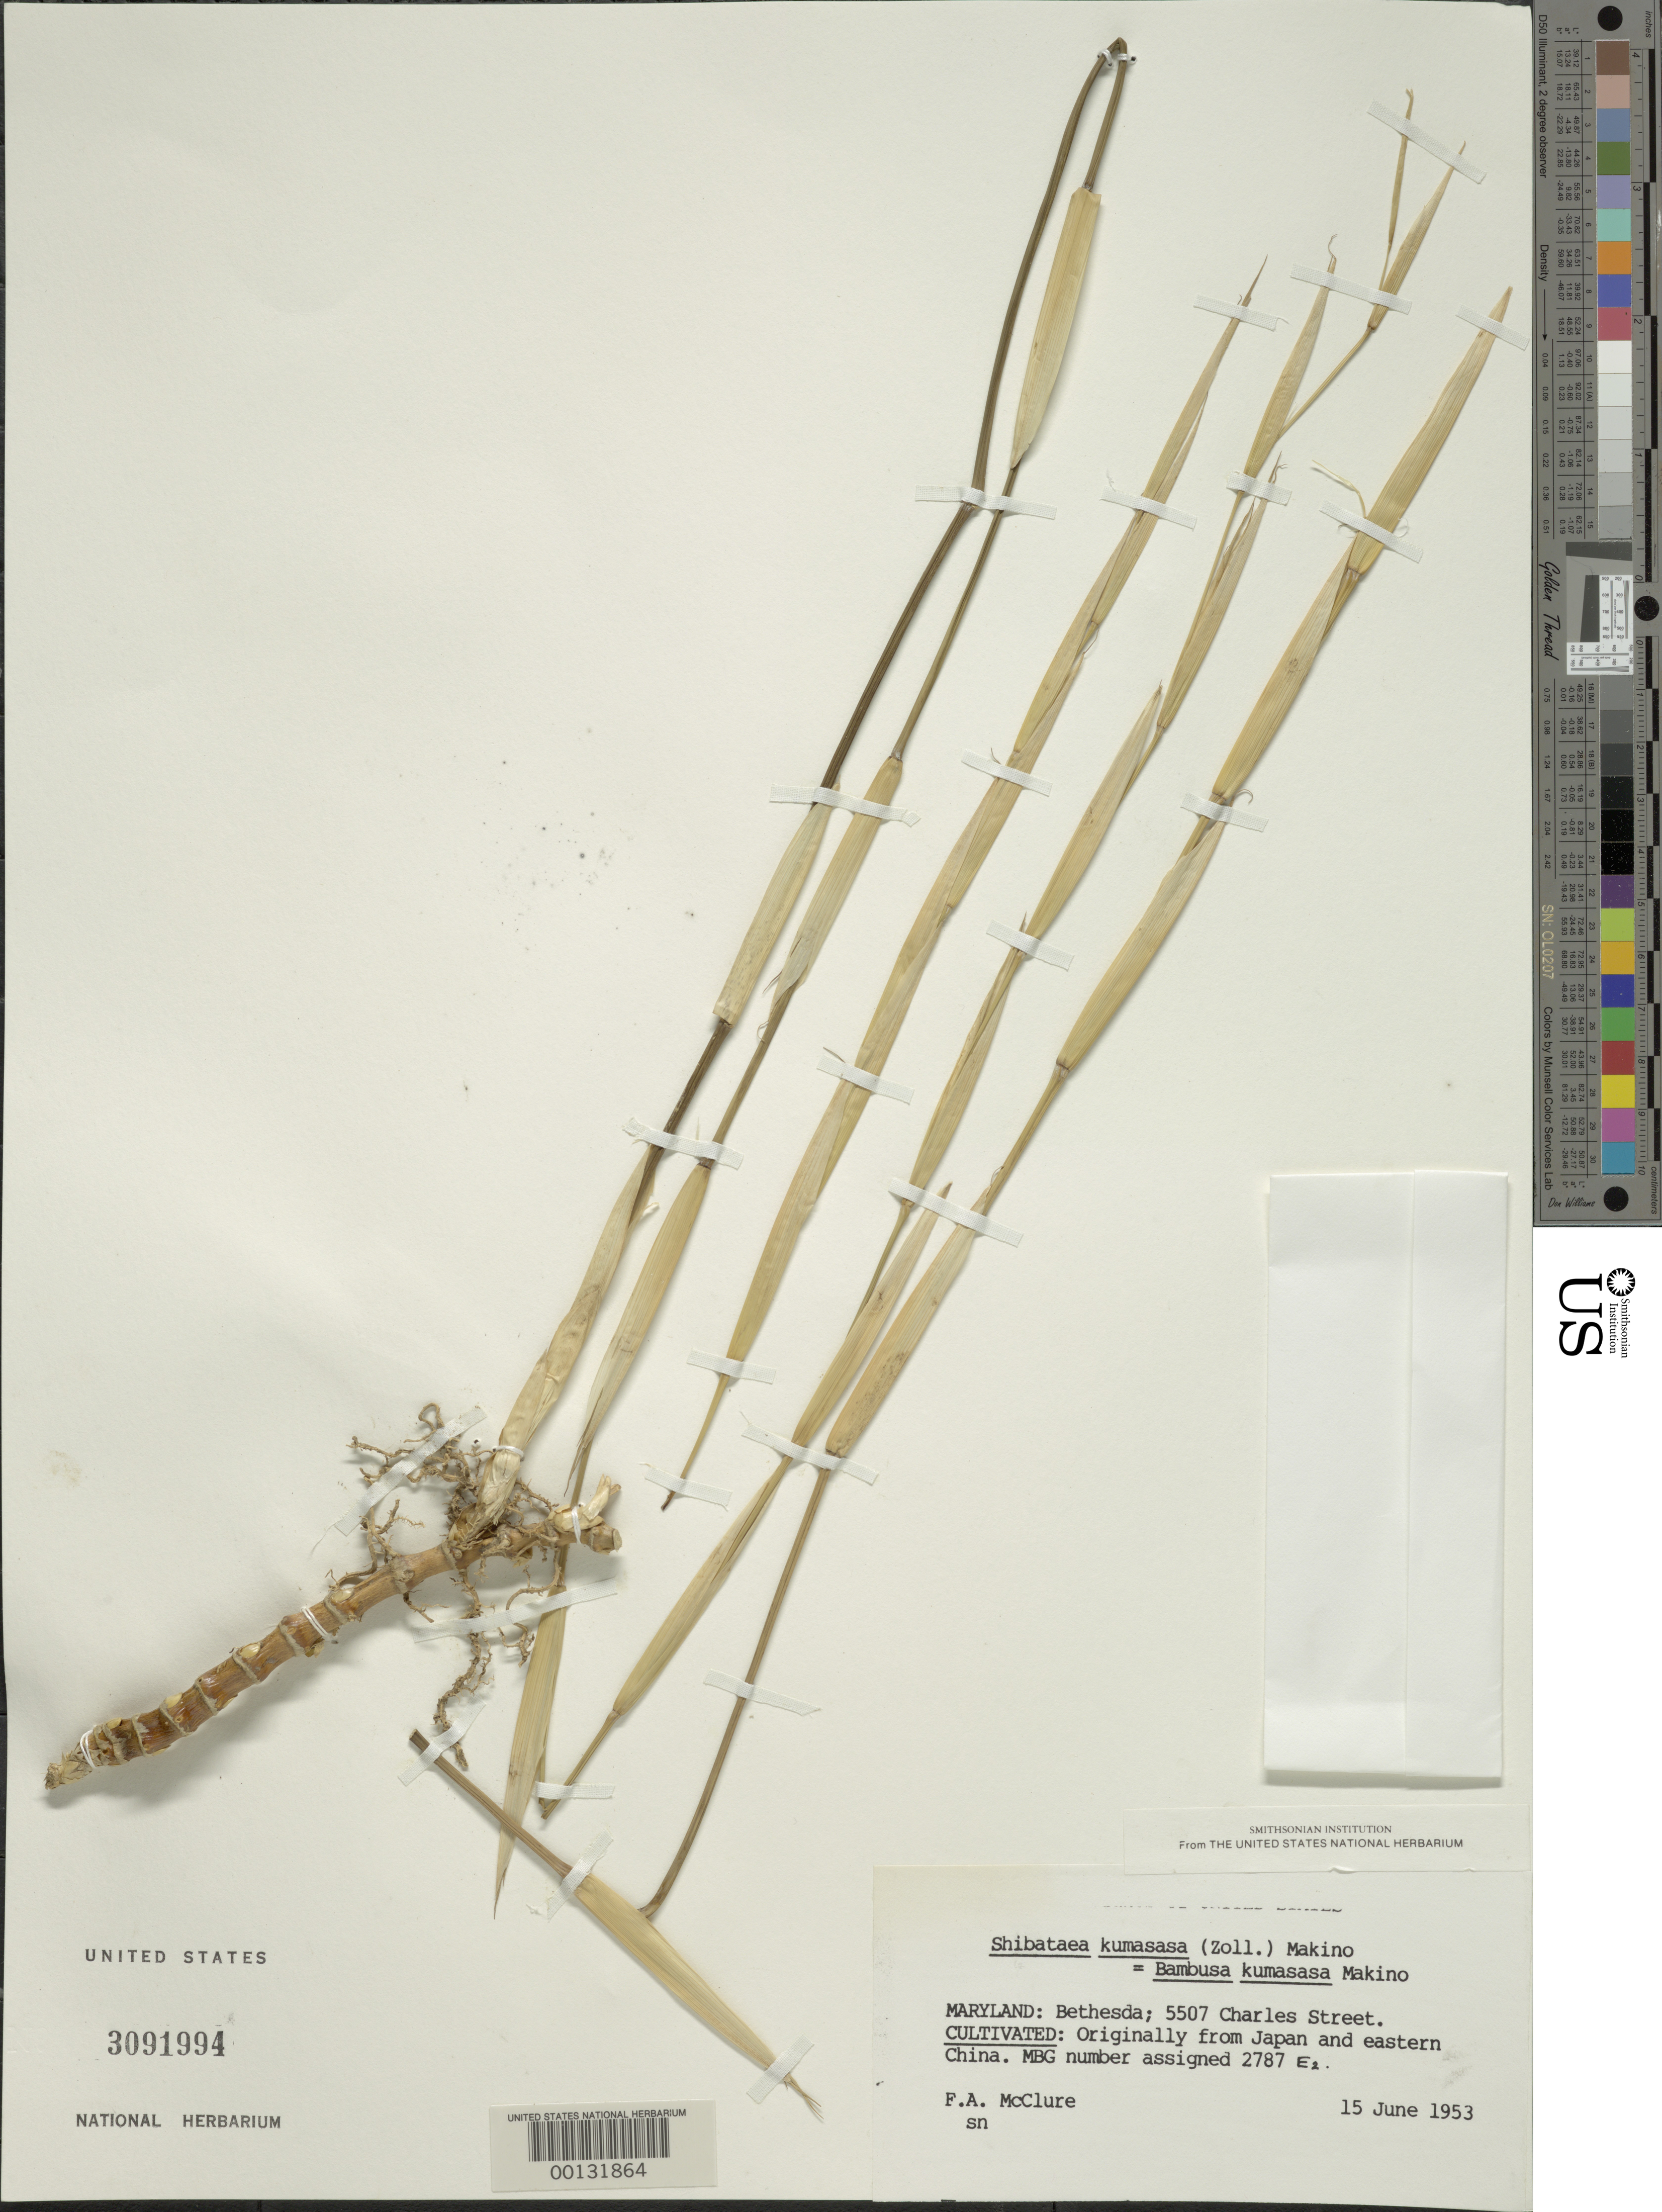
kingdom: Plantae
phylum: Tracheophyta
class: Liliopsida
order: Poales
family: Poaceae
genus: Bambusa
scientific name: Bambusa kumasasa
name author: Zoll.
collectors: F. A. McClure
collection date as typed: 15 Jun 1953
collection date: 1953-06-15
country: United States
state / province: Maryland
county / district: Montgomery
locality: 5507 Charles Street, Bethesda (McClure's garden)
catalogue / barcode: US 3091994